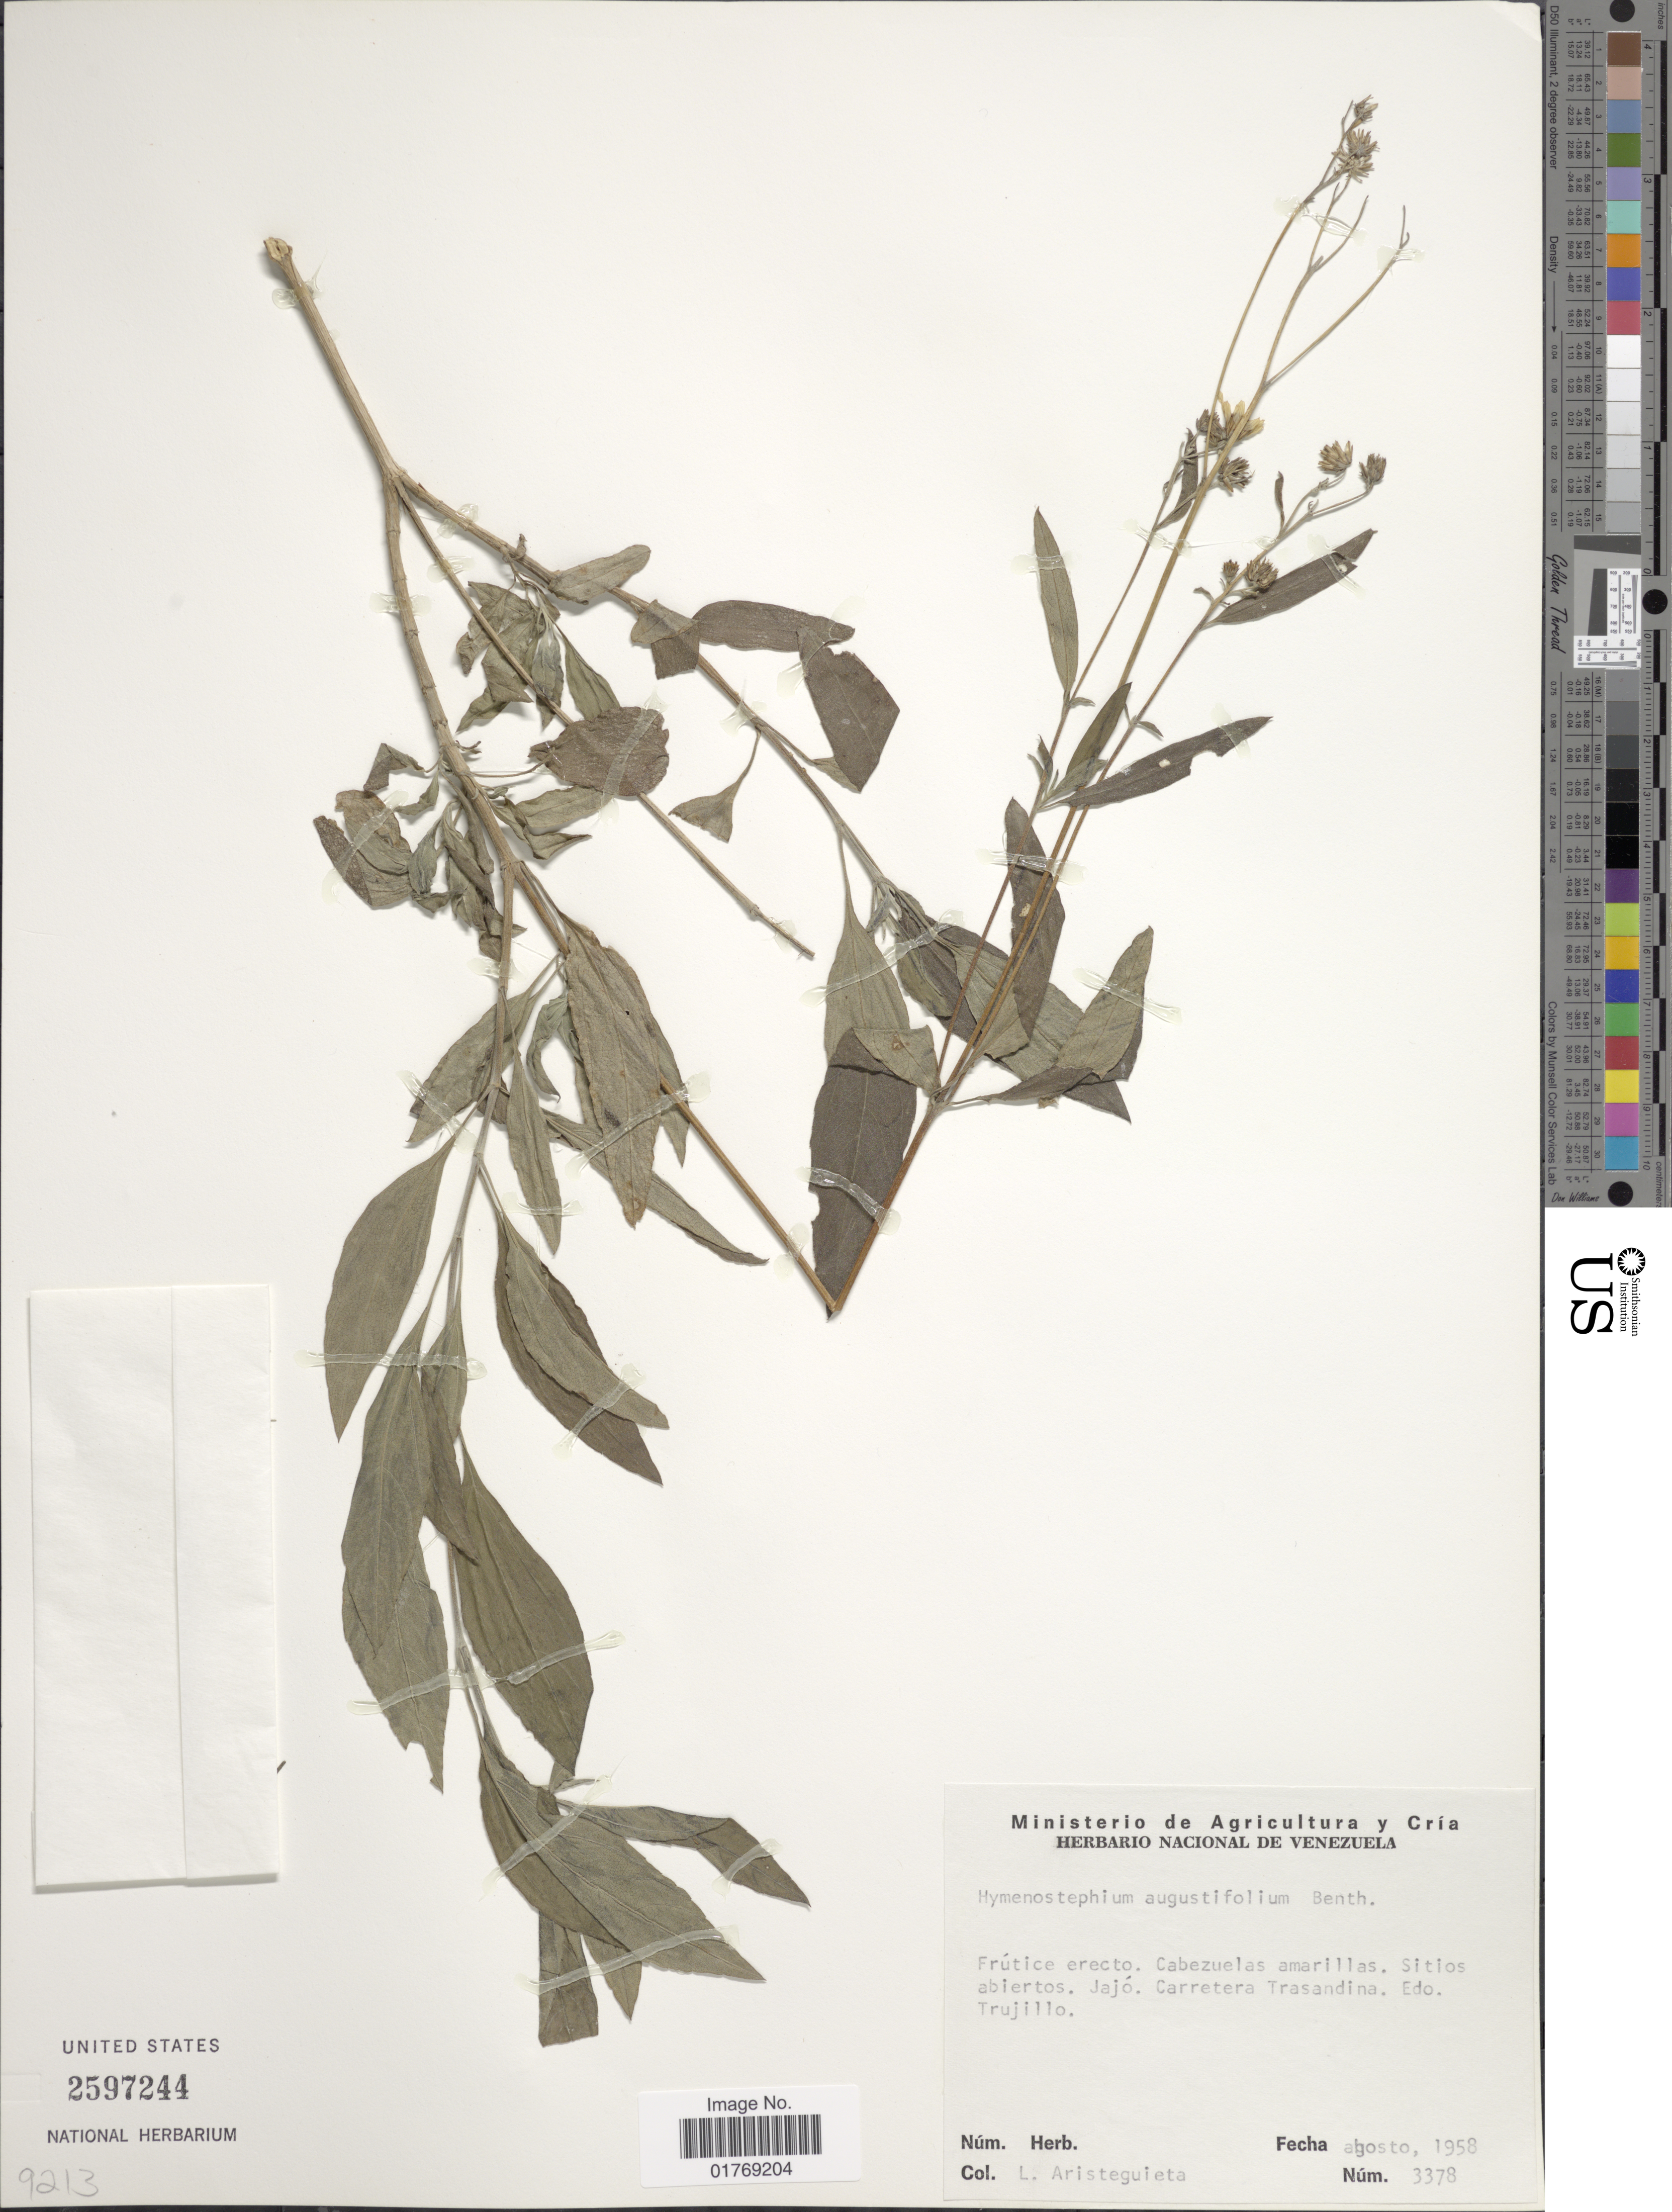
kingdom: Plantae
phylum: Tracheophyta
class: Magnoliopsida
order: Asterales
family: Asteraceae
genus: Viguiera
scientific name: Viguiera viride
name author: (Steyerm.) H. Rob.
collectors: L. Aristeguieta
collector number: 3378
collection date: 1958-08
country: Venezuela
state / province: Trujillo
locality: Carretera Trasandina. Edo. Trujillo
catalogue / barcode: US 2597244